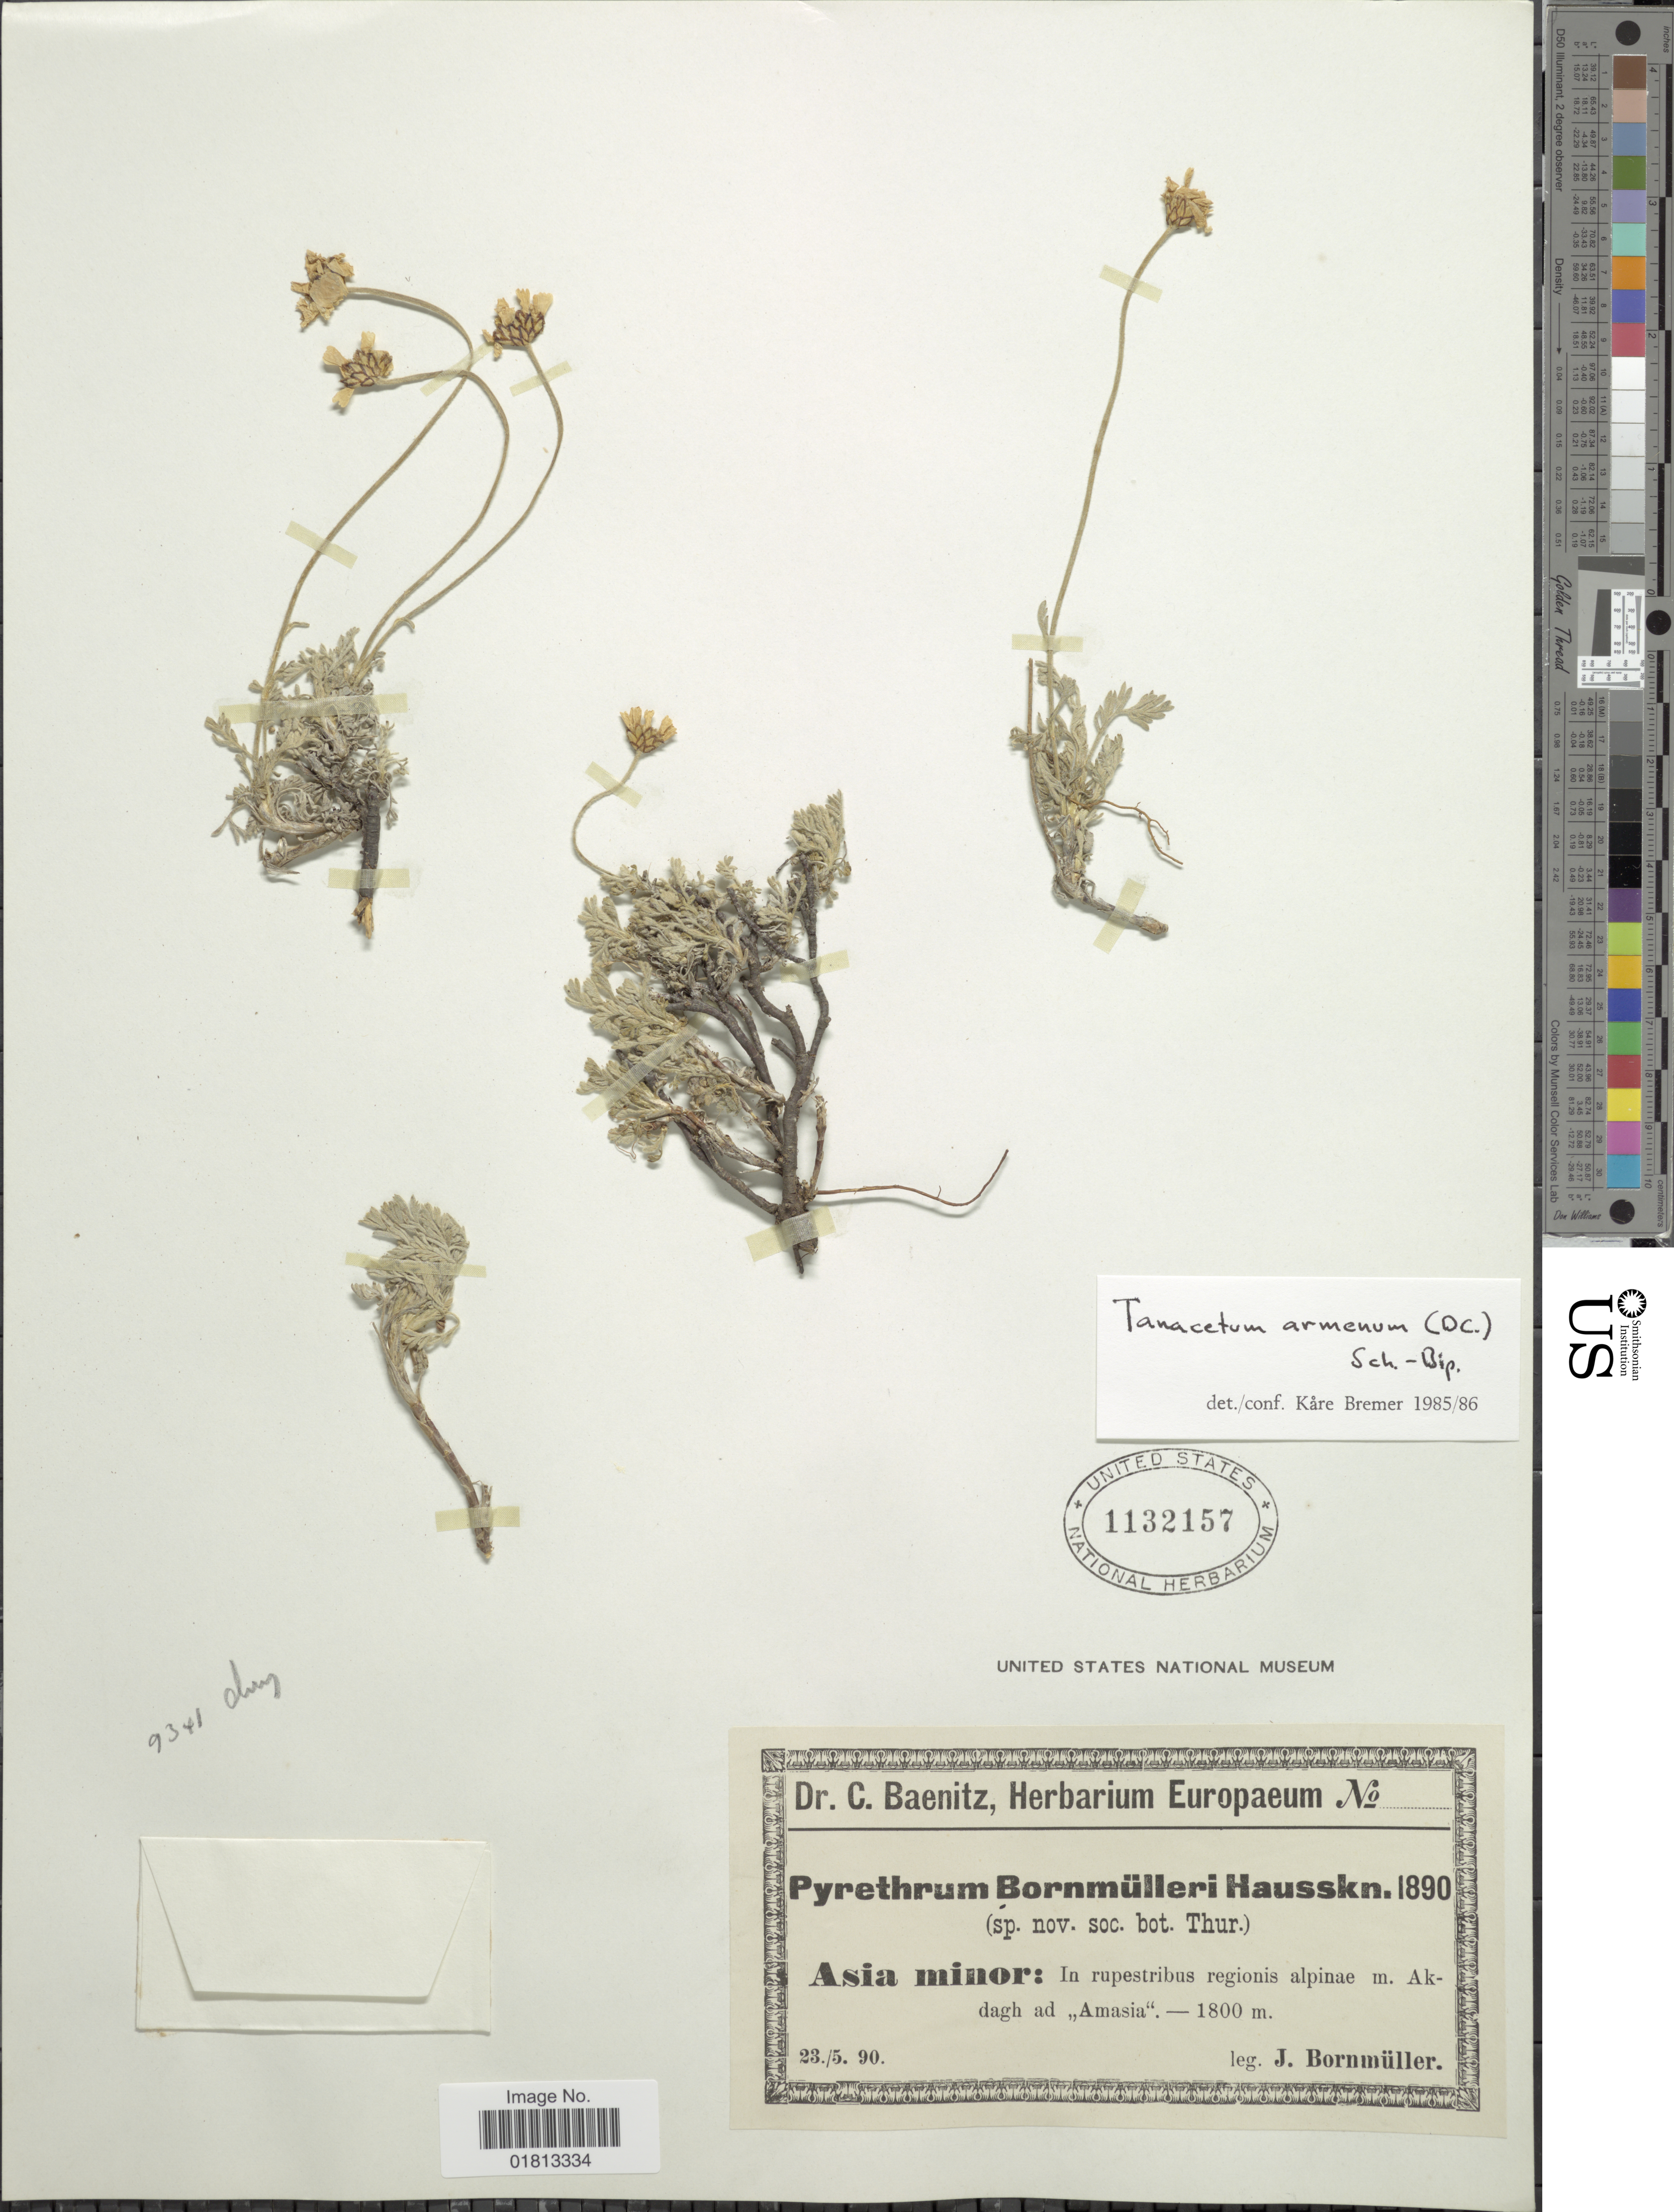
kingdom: Plantae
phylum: Tracheophyta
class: Magnoliopsida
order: Asterales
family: Asteraceae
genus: Tanacetum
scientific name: Tanacetum armenum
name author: (DC.) Sch. Bip.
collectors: J. Bornmüller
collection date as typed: Transcribed d/m/y: 23/5/90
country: Turkey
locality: Asia minor: In rupestribus regionis alpinae m. Akdagh ad, Amasia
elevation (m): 1800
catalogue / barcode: US 1132157